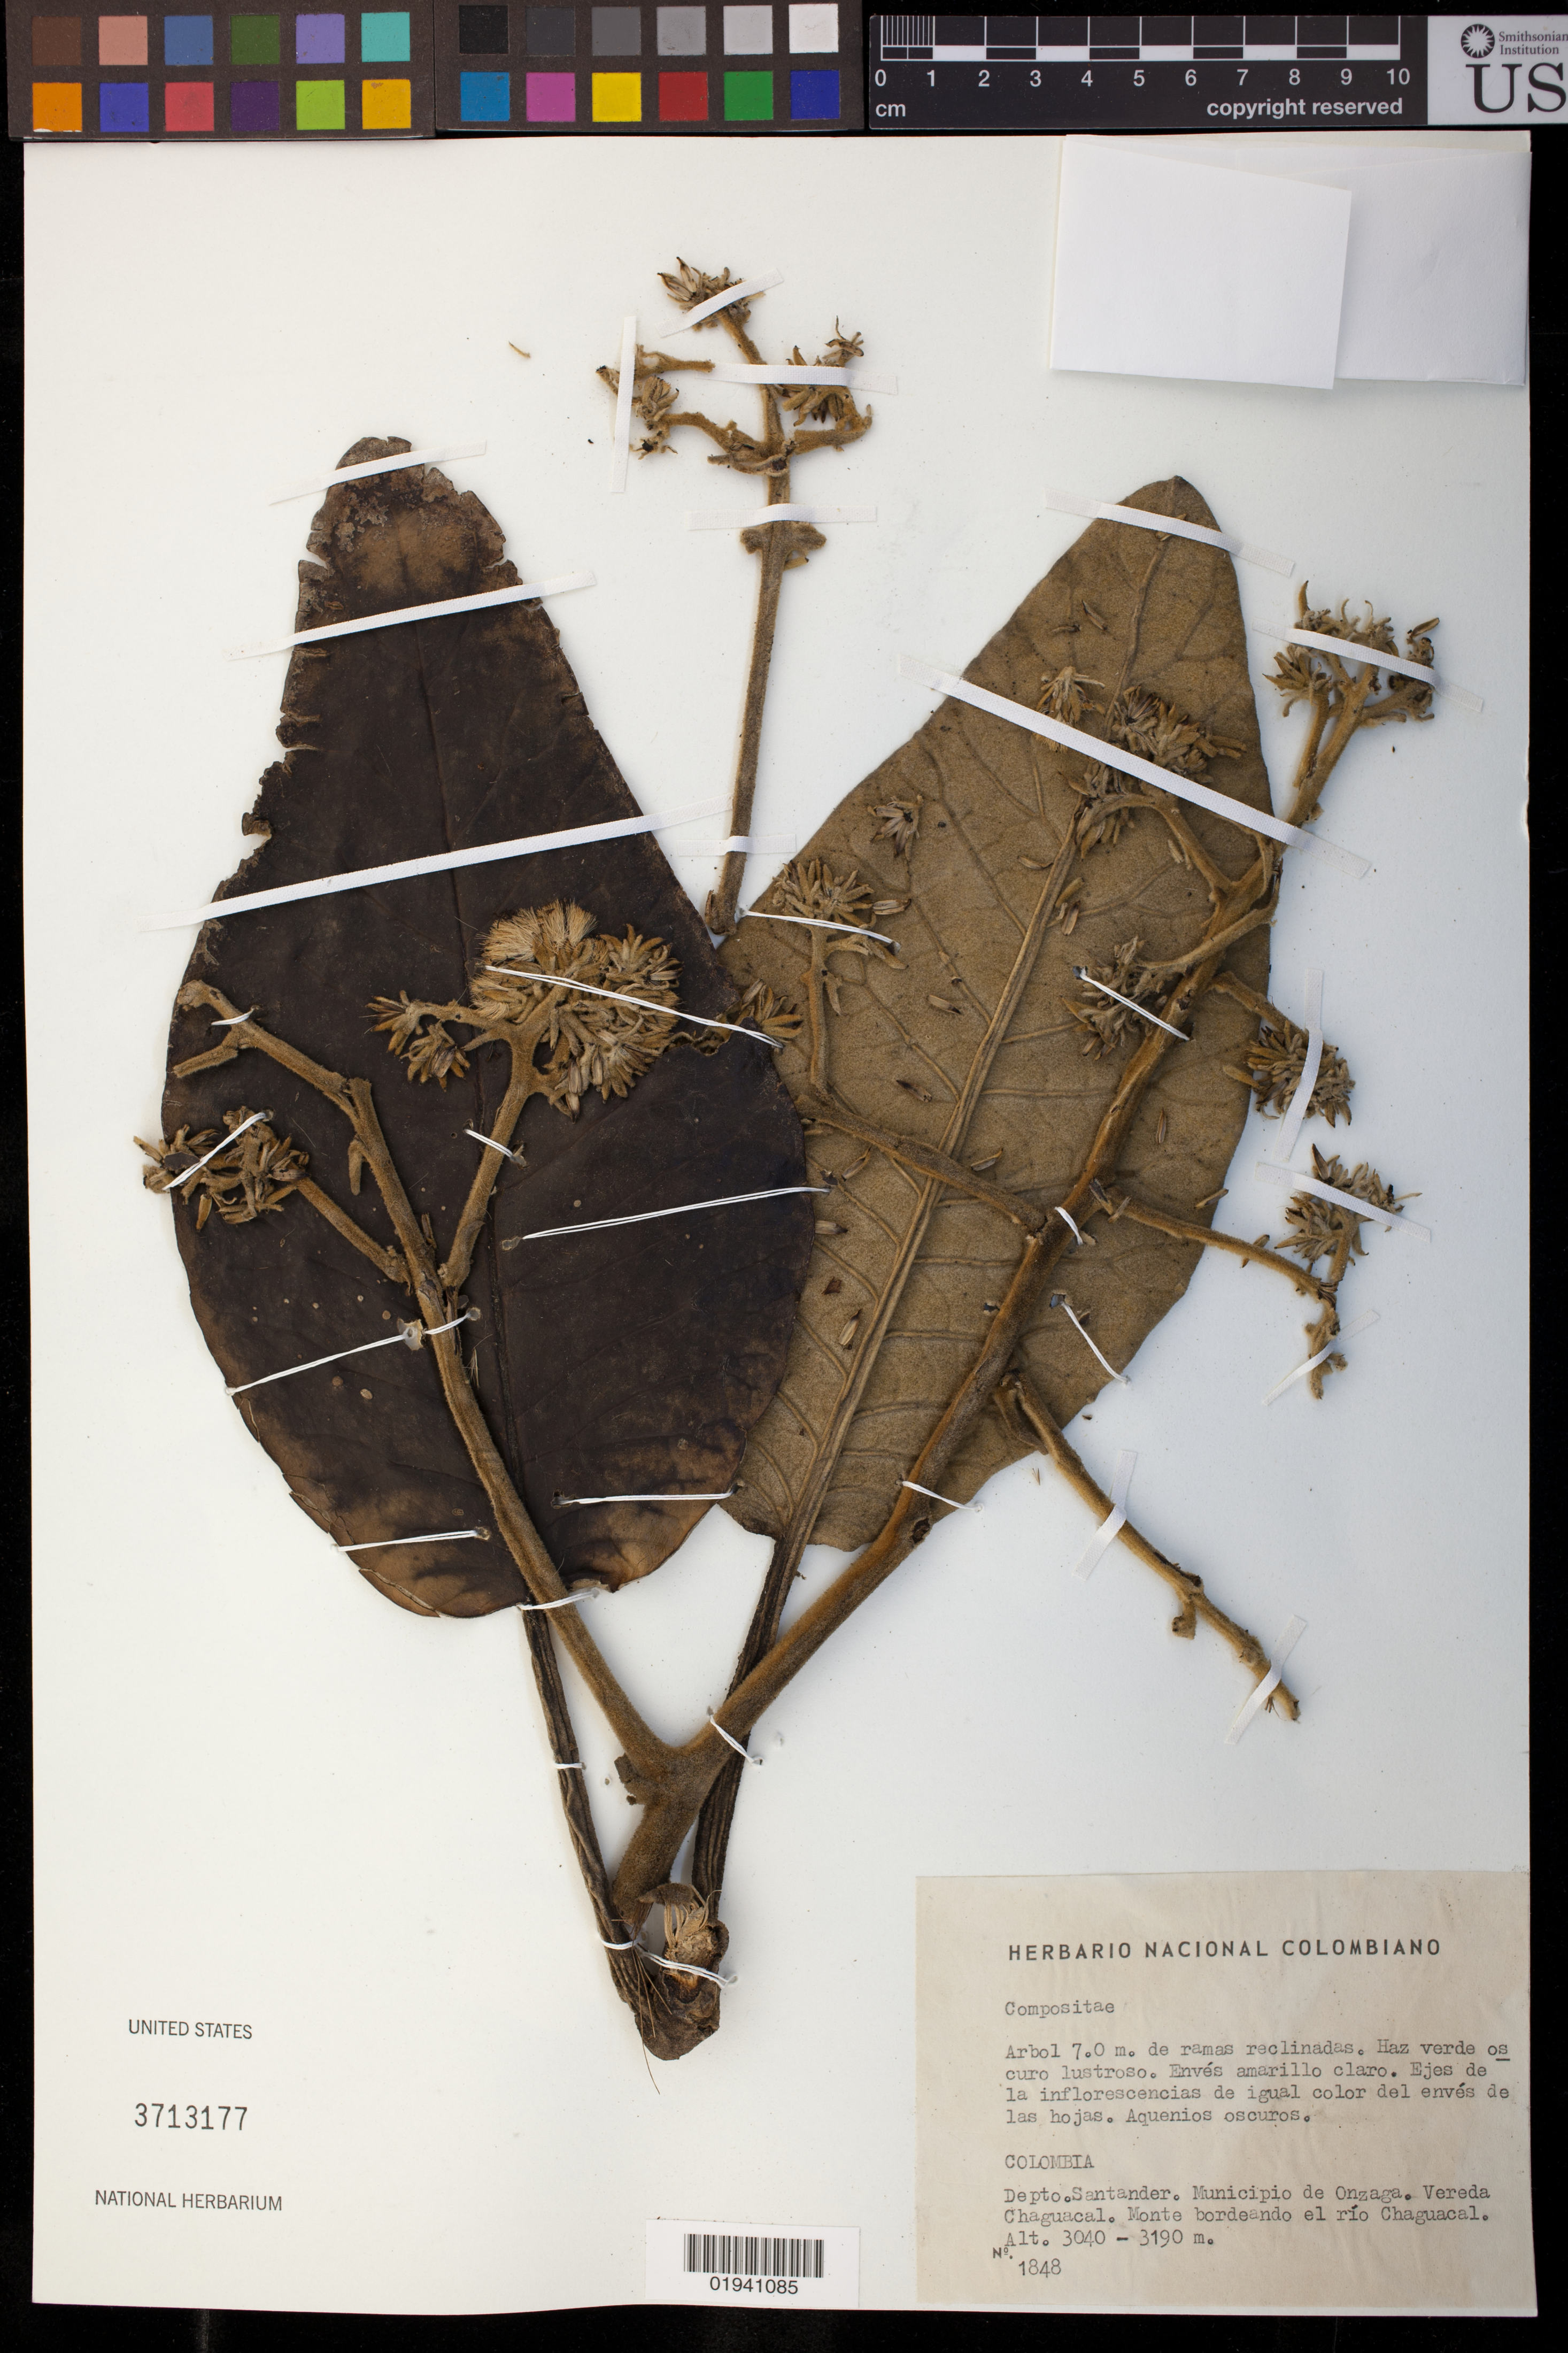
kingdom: Plantae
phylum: Tracheophyta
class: Magnoliopsida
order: Asterales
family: Asteraceae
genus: Paragynoxys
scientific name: Paragynoxys neodendroides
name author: (Cuatrec.) Cuatrec.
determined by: Ávila, F. A.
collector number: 1848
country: Colombia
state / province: Santander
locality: Municipio de Onzaga. Vereda Chaguacal. Monte bordeando el rio Chaguacal.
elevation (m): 3040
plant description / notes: Family name on the sheet is "Compositae," but Asteraceae was used for this record instead.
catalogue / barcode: US 3713177